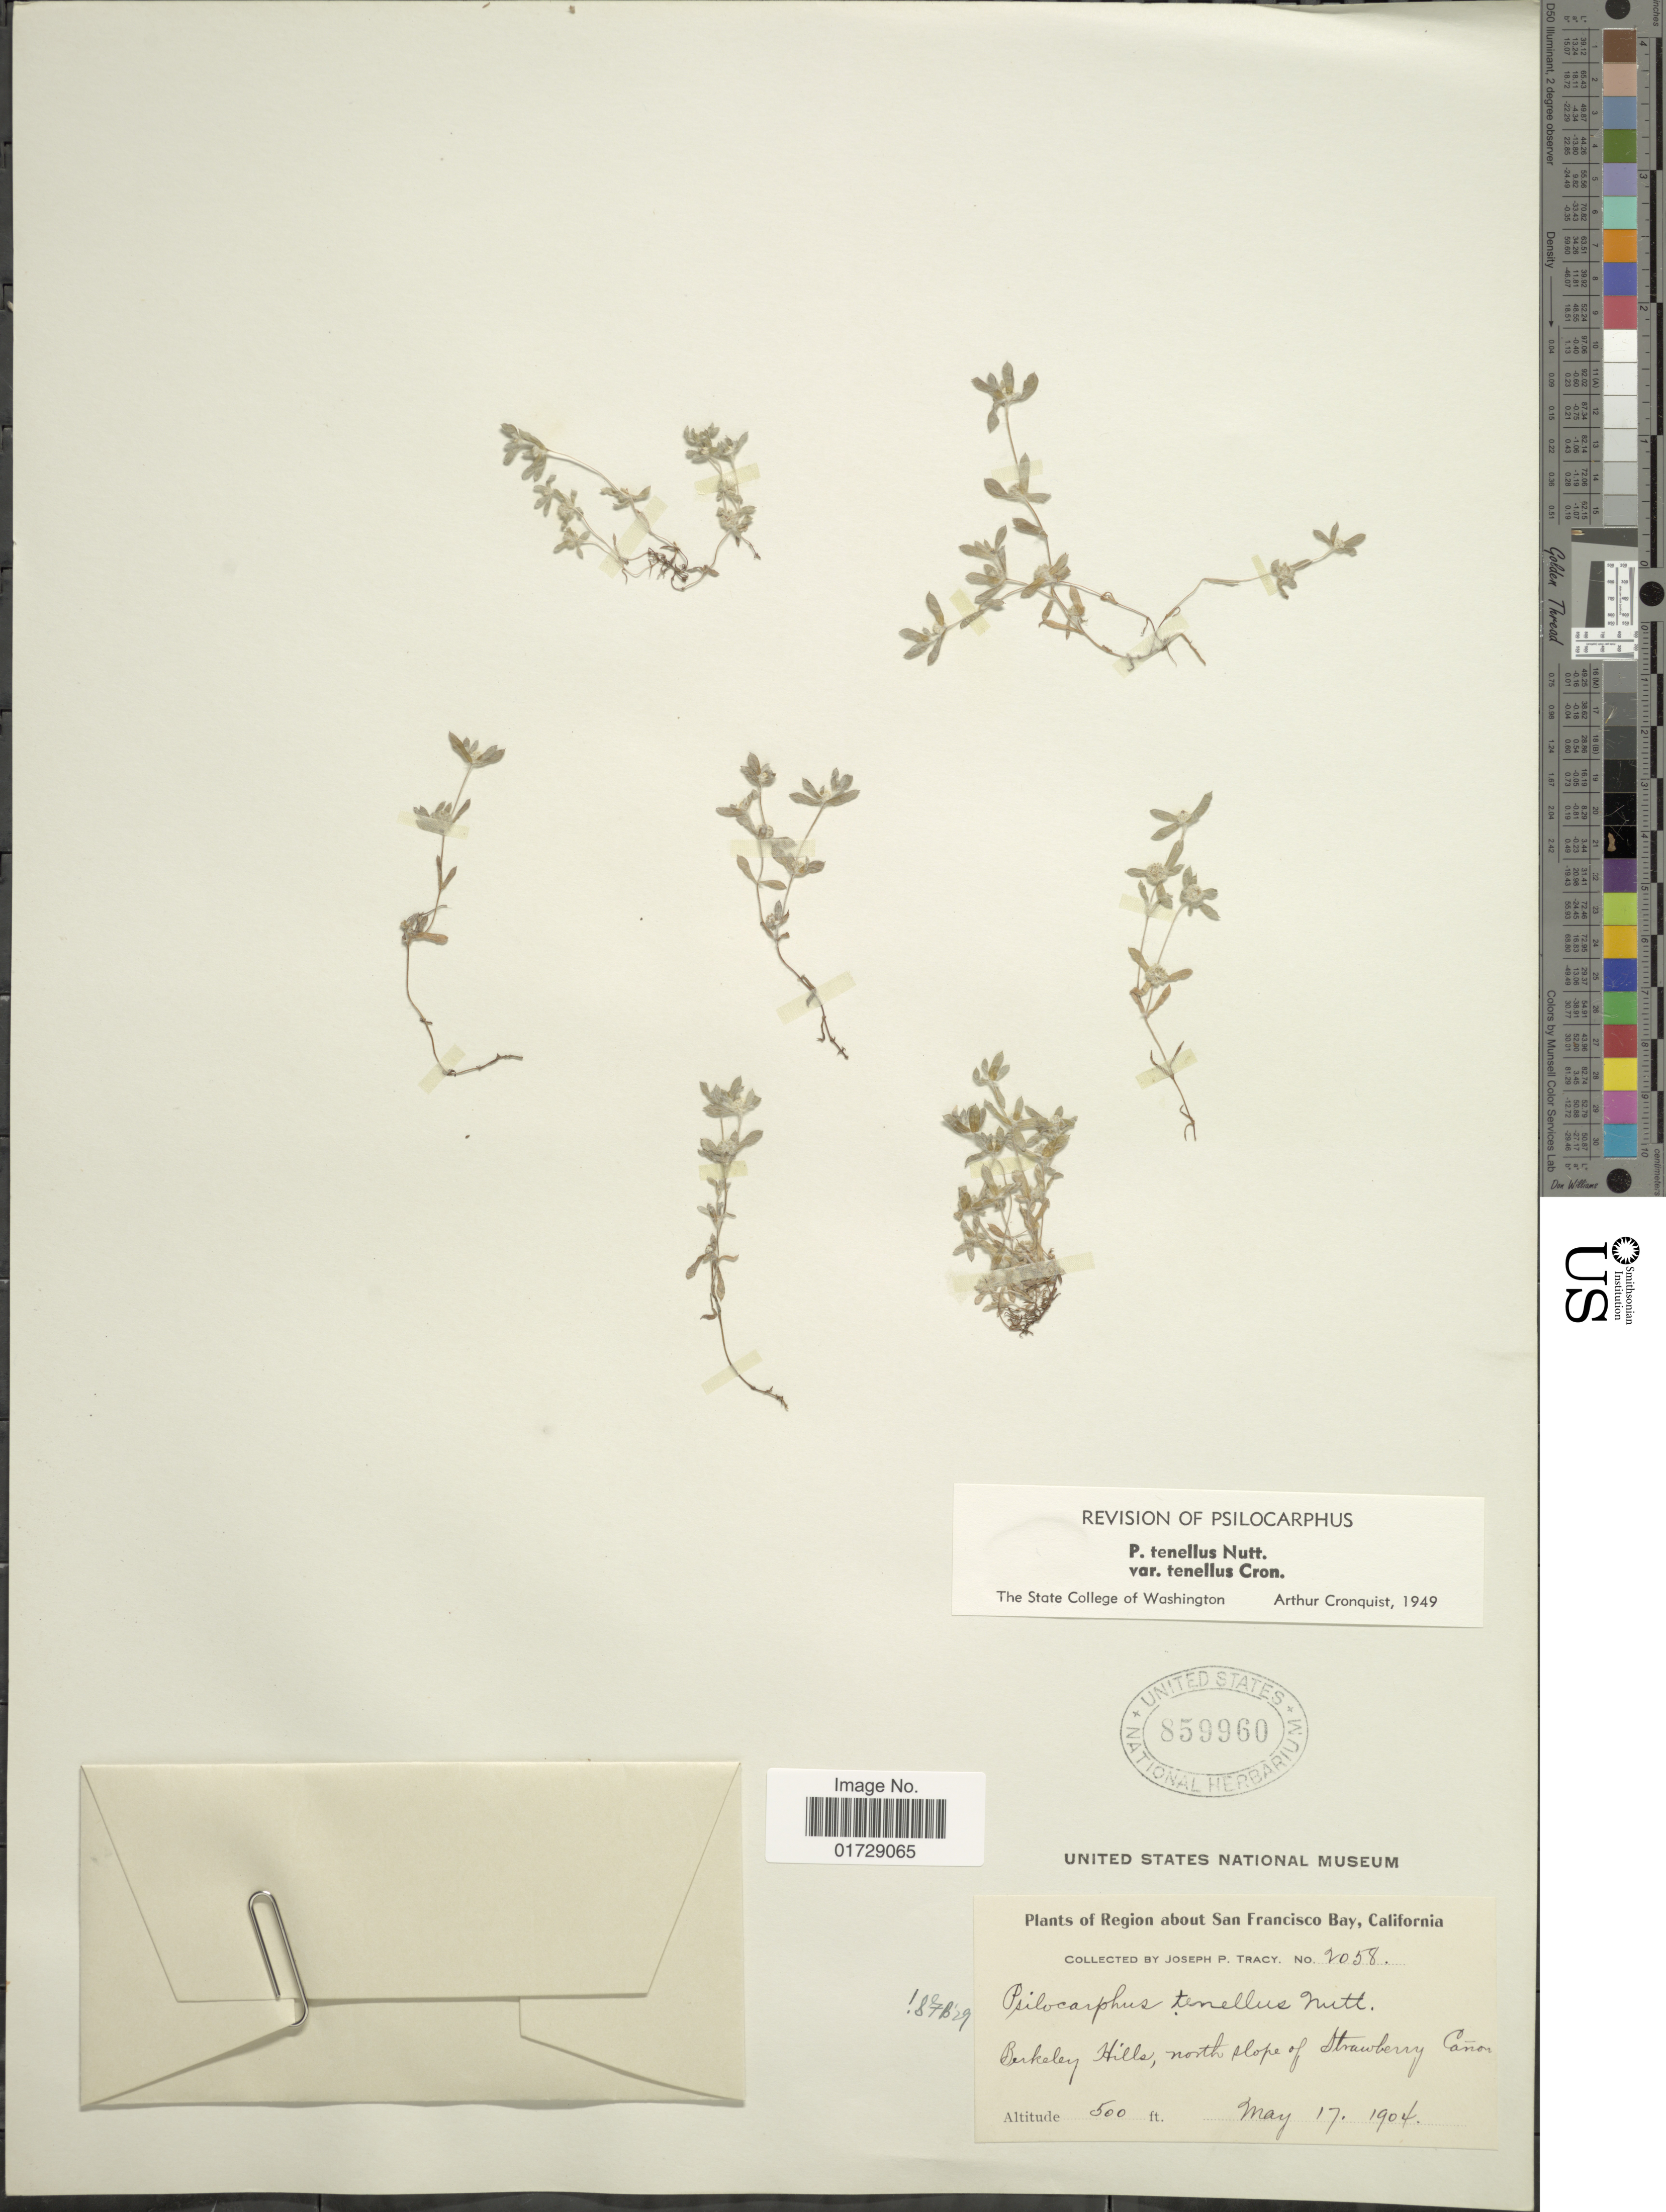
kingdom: Plantae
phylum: Tracheophyta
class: Magnoliopsida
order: Asterales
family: Asteraceae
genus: Psilocarphus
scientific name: Psilocarphus tenellus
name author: Nutt.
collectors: J. Tracy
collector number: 2058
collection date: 1904-05-17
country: United States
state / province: California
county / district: San Francisco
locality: Region about San Francisco Bay, Berkeley Hills, north slope of Strawberry Canon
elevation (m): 152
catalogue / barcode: US 859960